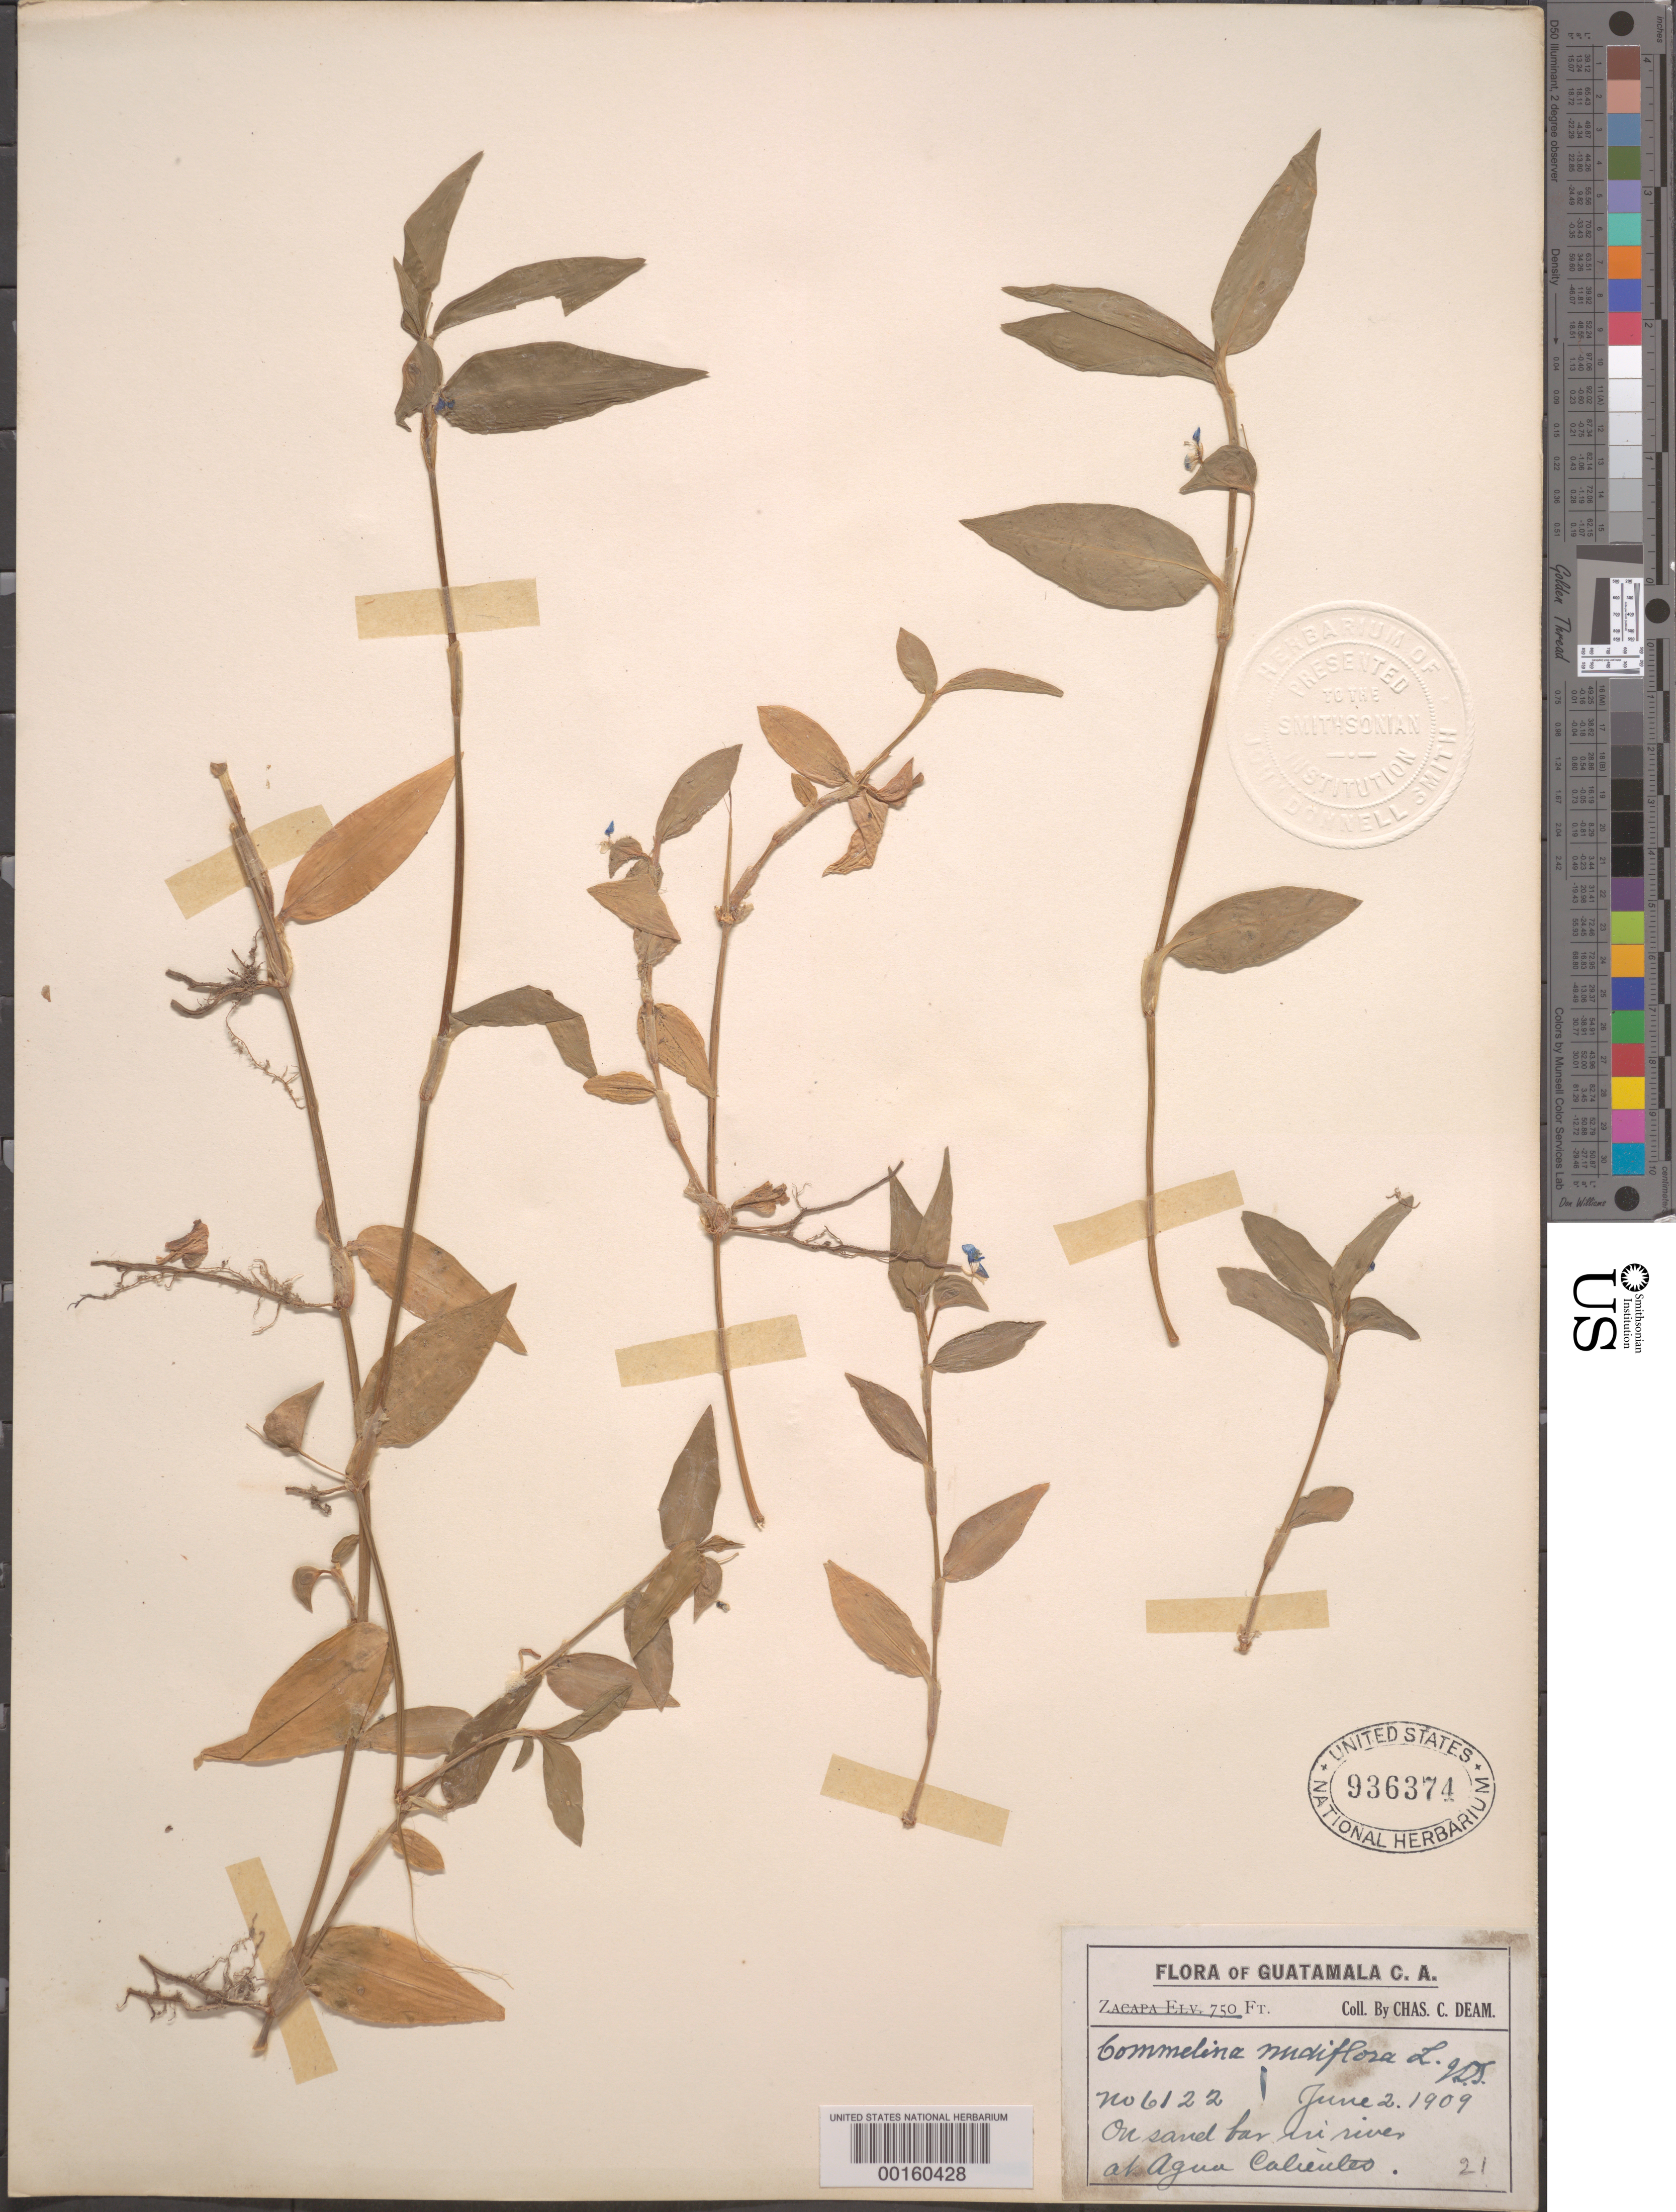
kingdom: Plantae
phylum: Tracheophyta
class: Liliopsida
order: Commelinales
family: Commelinaceae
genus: Commelina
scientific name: Commelina diffusa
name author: Burm. f.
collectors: C. C. Deam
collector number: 6122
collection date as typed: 02 Jun 1909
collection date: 1909-06-02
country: Guatemala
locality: Agua calientes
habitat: Sand bar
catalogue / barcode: US 936374